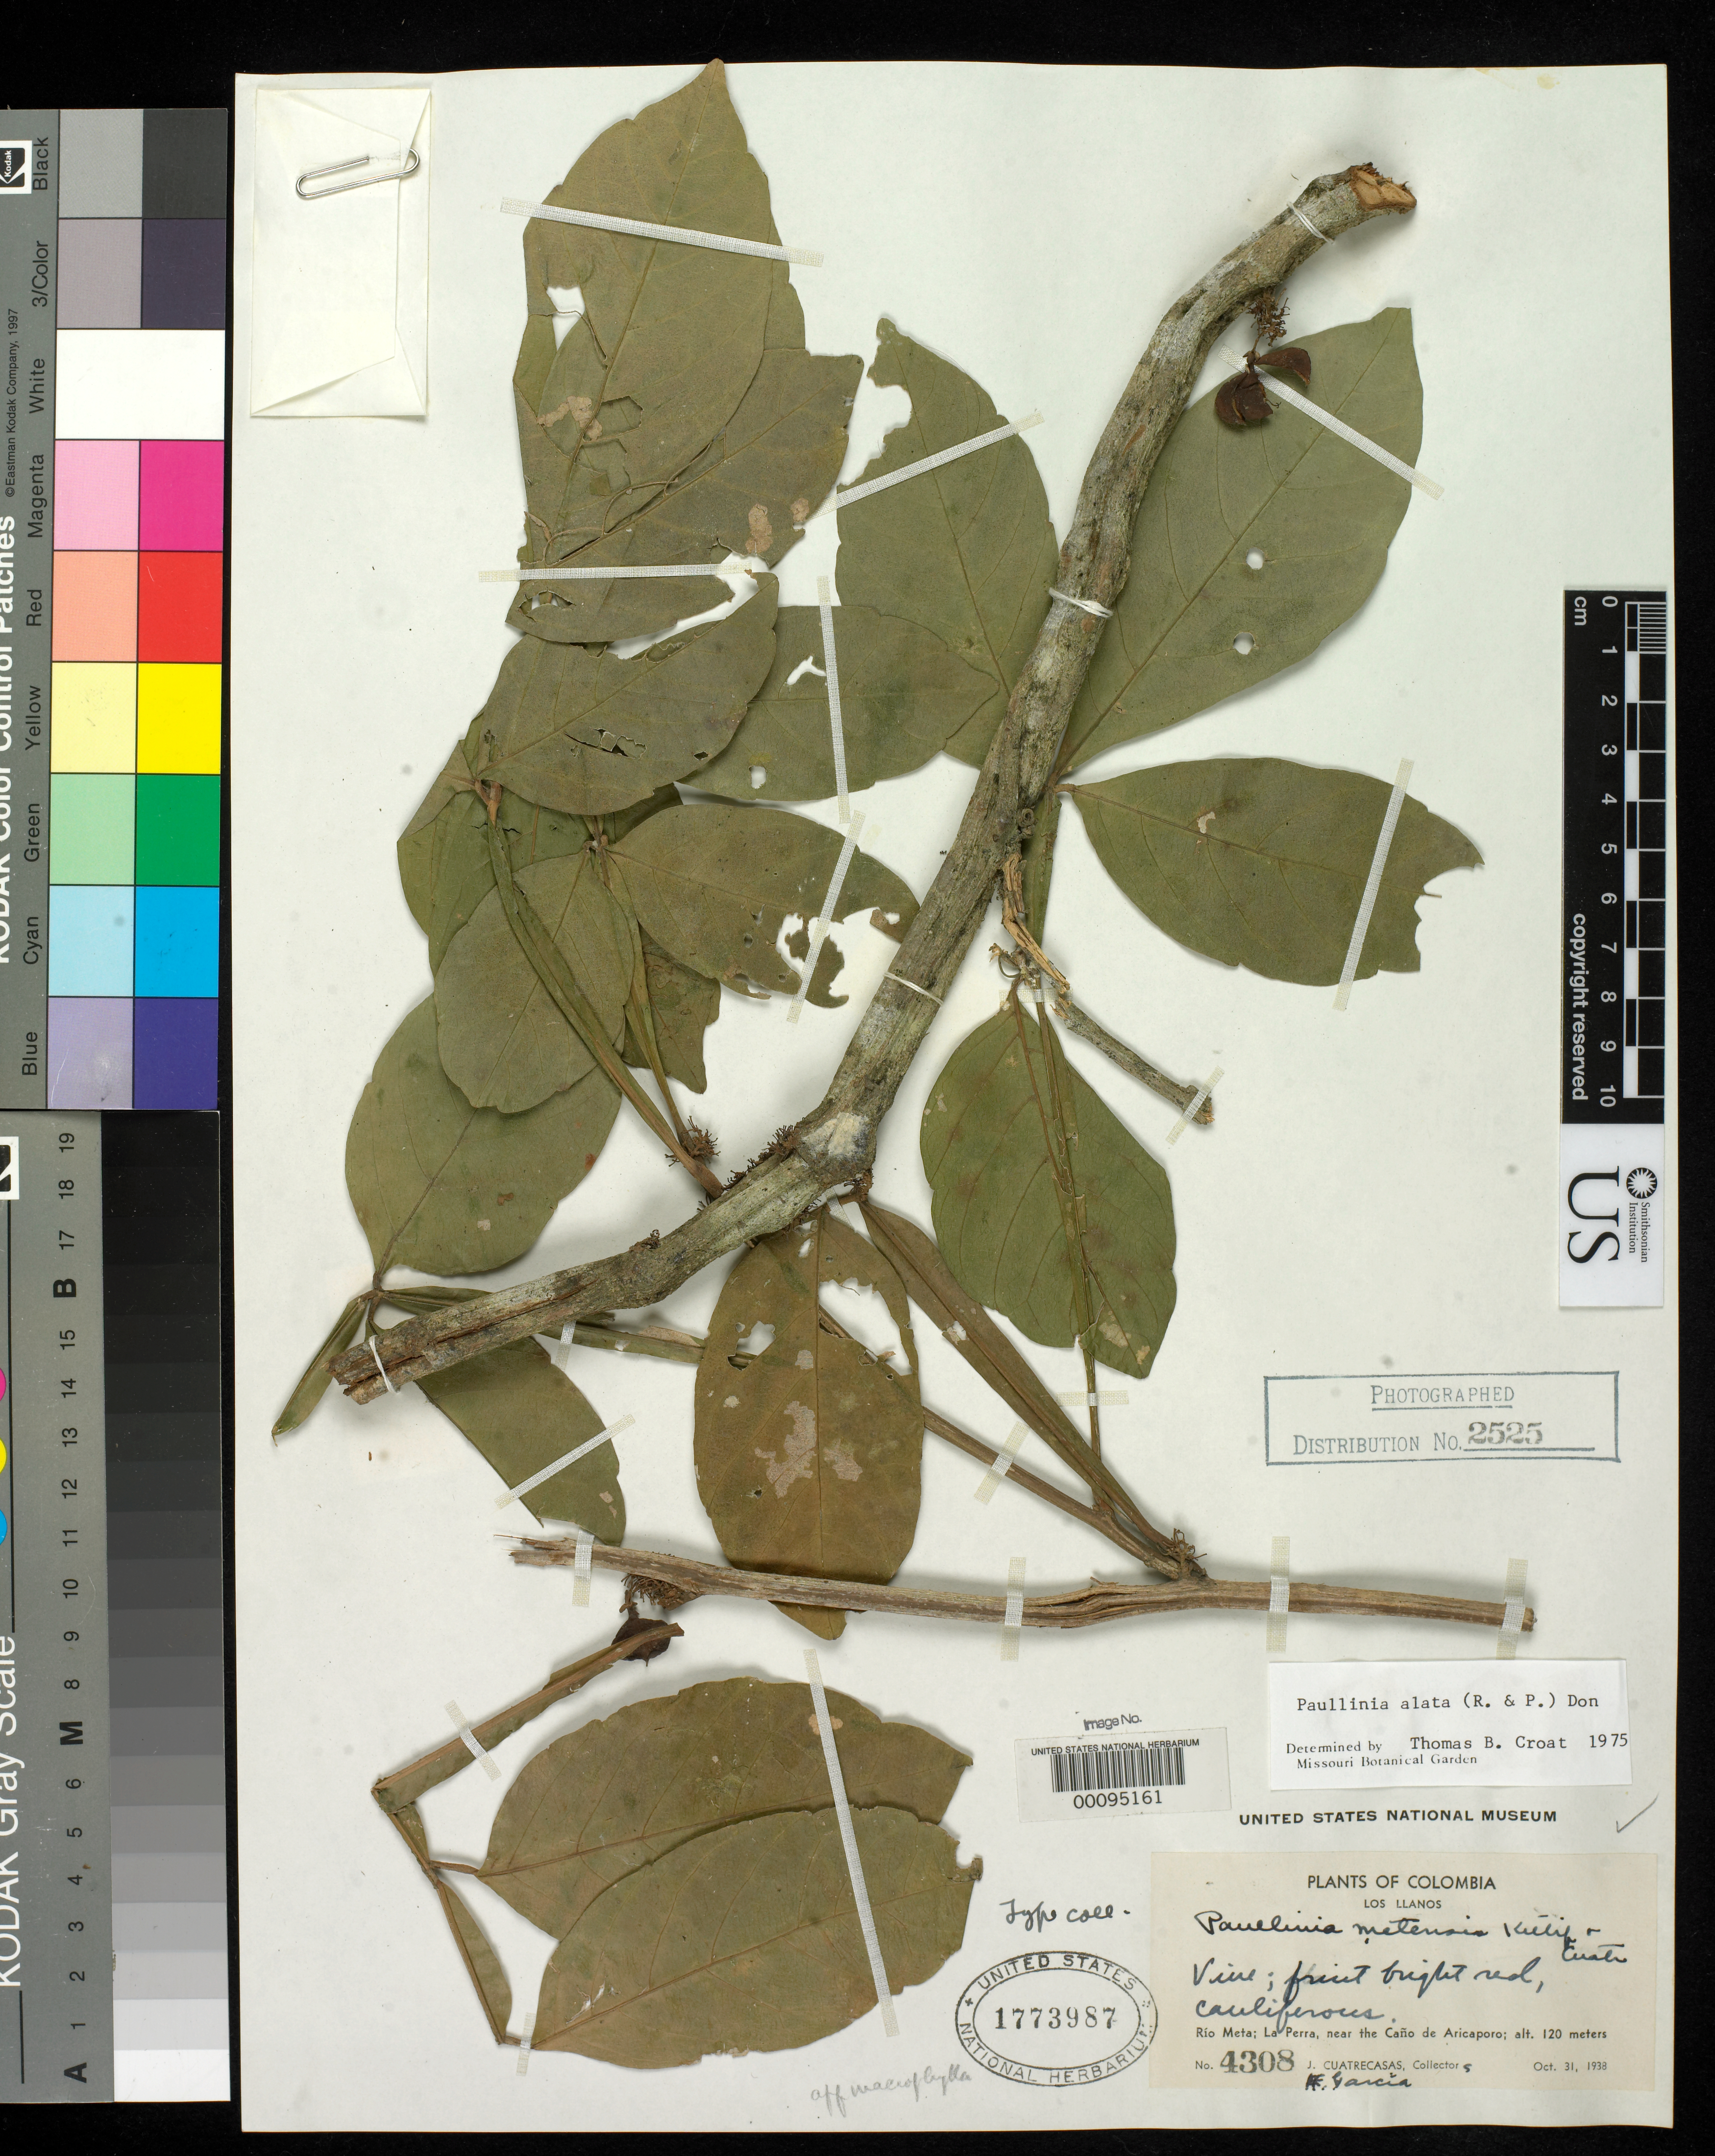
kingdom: Plantae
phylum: Tracheophyta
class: Magnoliopsida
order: Sapindales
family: Sapindaceae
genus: Paullinia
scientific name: Paullinia metensis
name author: Killip & Cuatrec.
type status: Isotype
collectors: J. Cuatrecasas & H. García Barriga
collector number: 4308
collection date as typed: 31 Oct 1938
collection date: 1938-10-31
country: Colombia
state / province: Boyacá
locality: Rio Meta, Cano del Aricaporo.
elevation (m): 130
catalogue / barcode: US 1773987